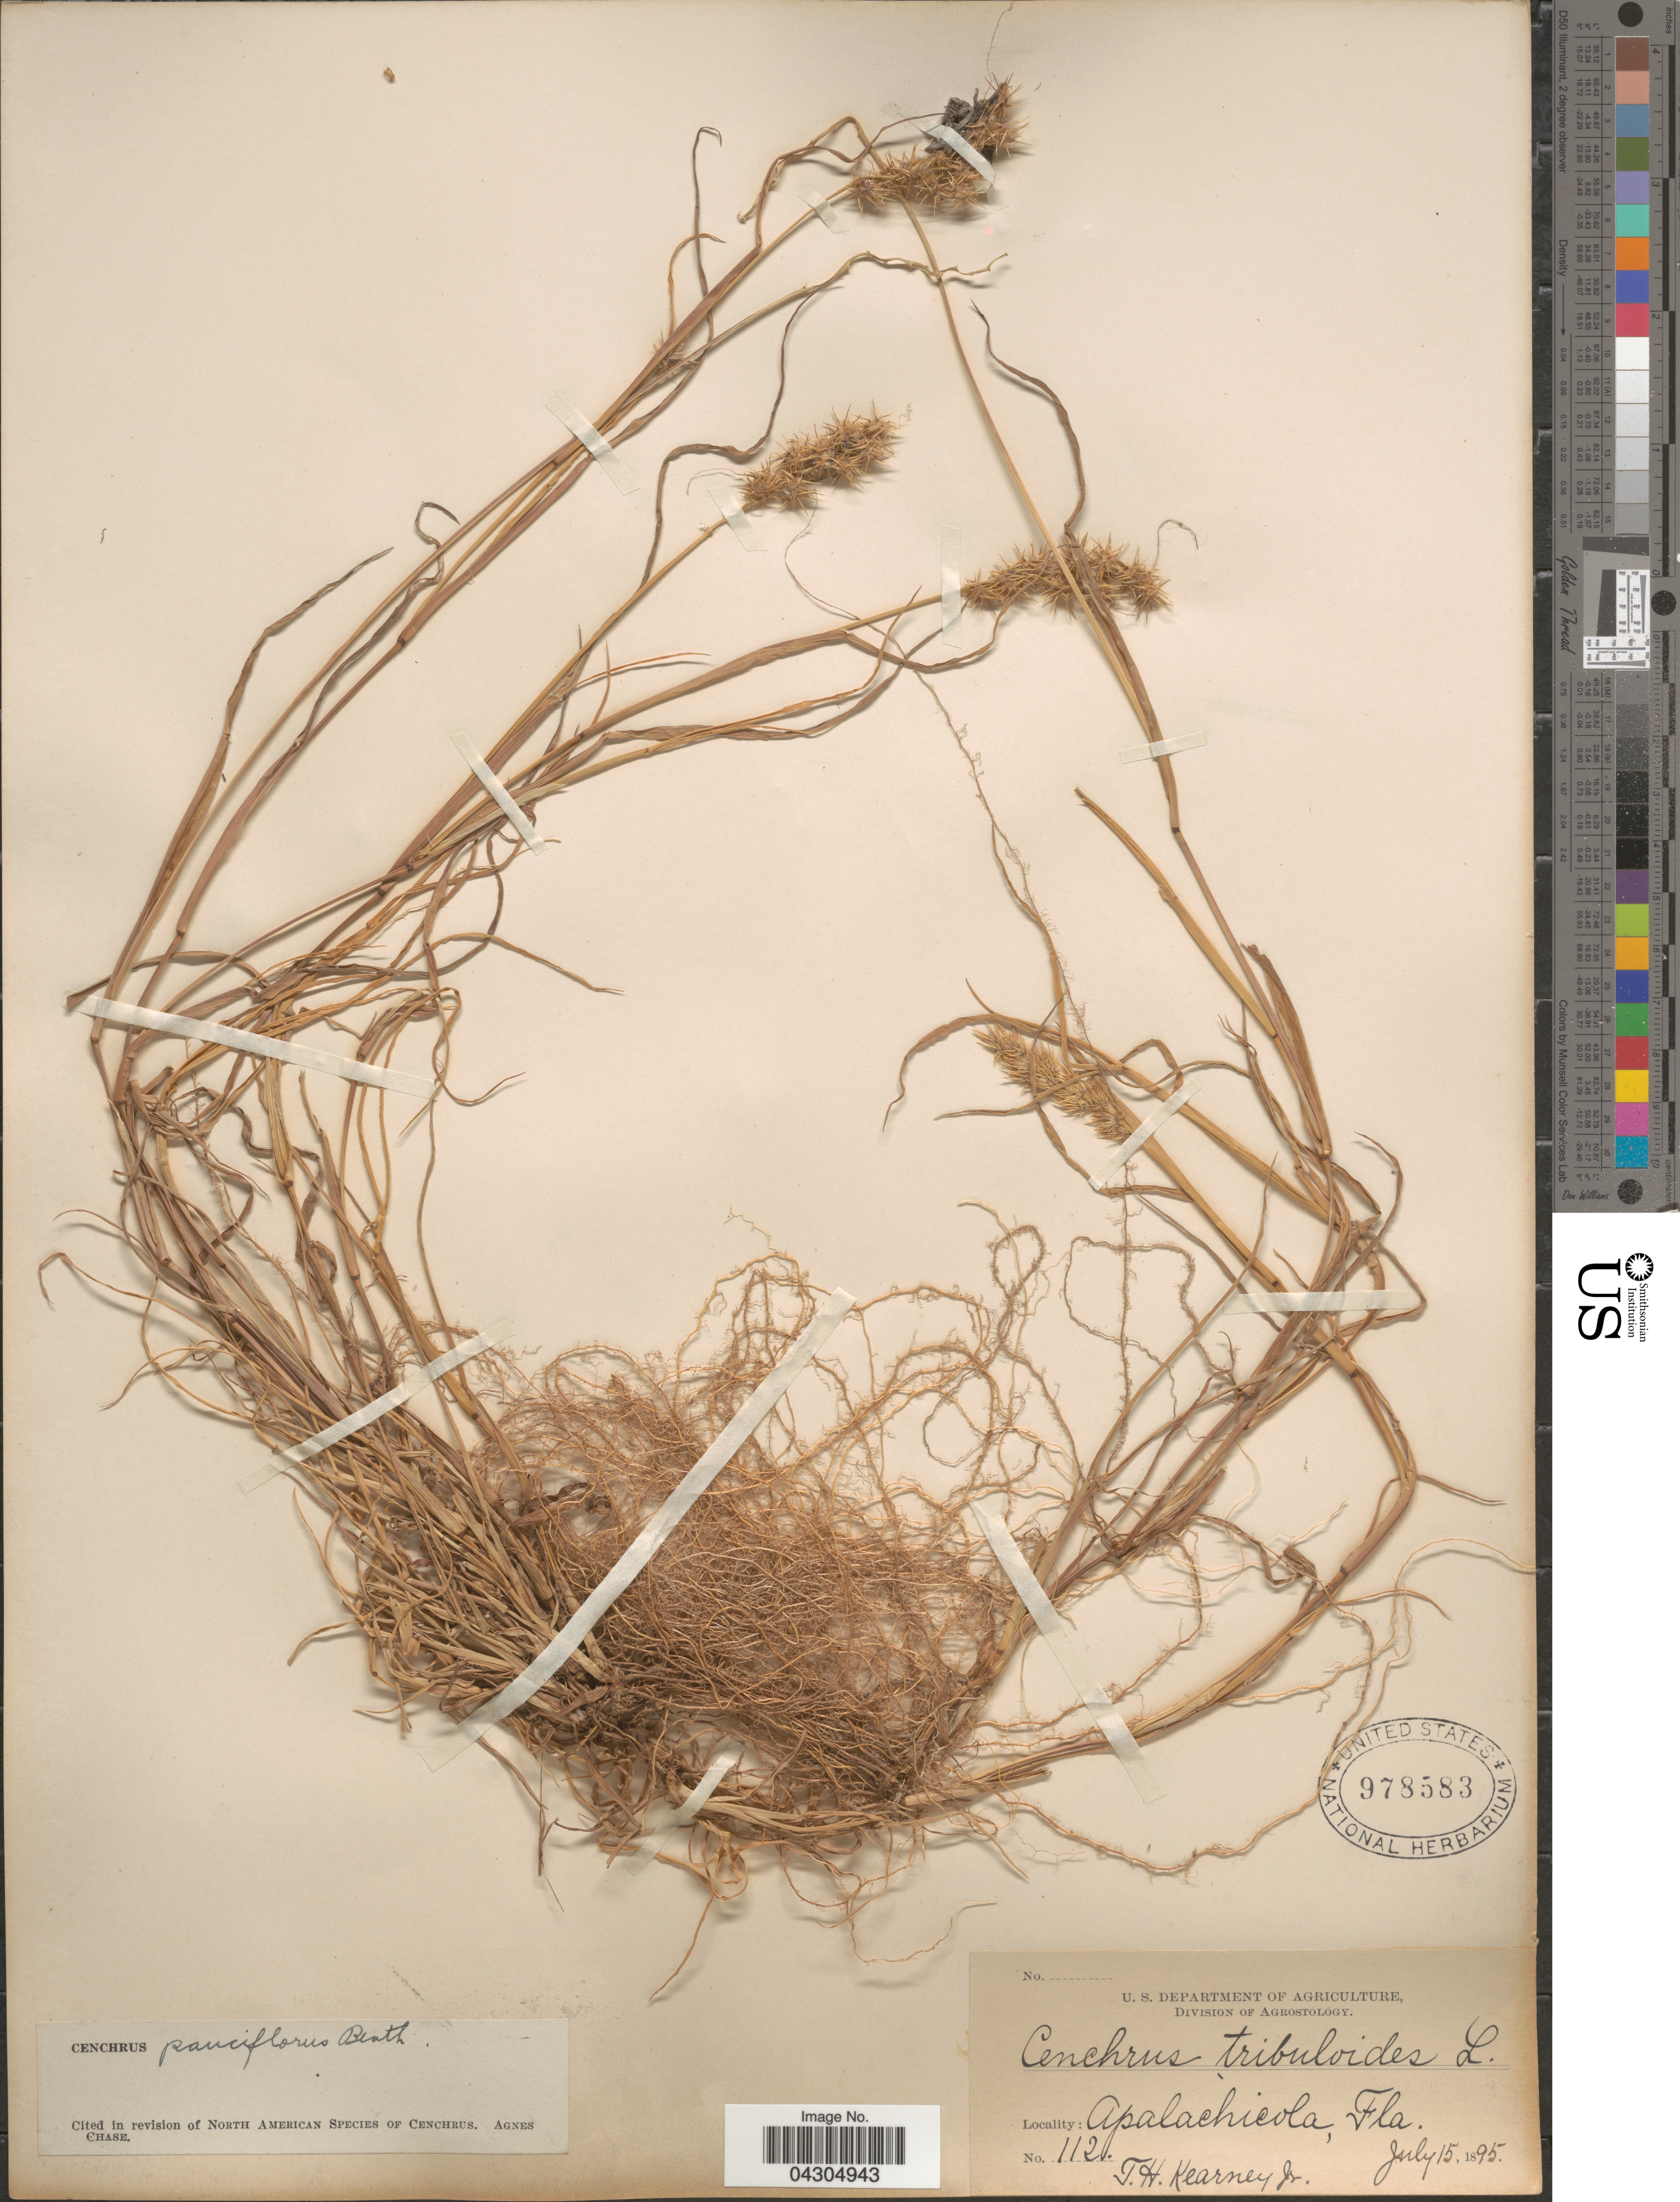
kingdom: Plantae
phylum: Tracheophyta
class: Liliopsida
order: Poales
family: Poaceae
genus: Cenchrus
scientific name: Cenchrus spinifex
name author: Cav.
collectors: T. H. Kearney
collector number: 112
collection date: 1895-07-15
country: United States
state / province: Florida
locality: Apalachicola.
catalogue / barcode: US 978583